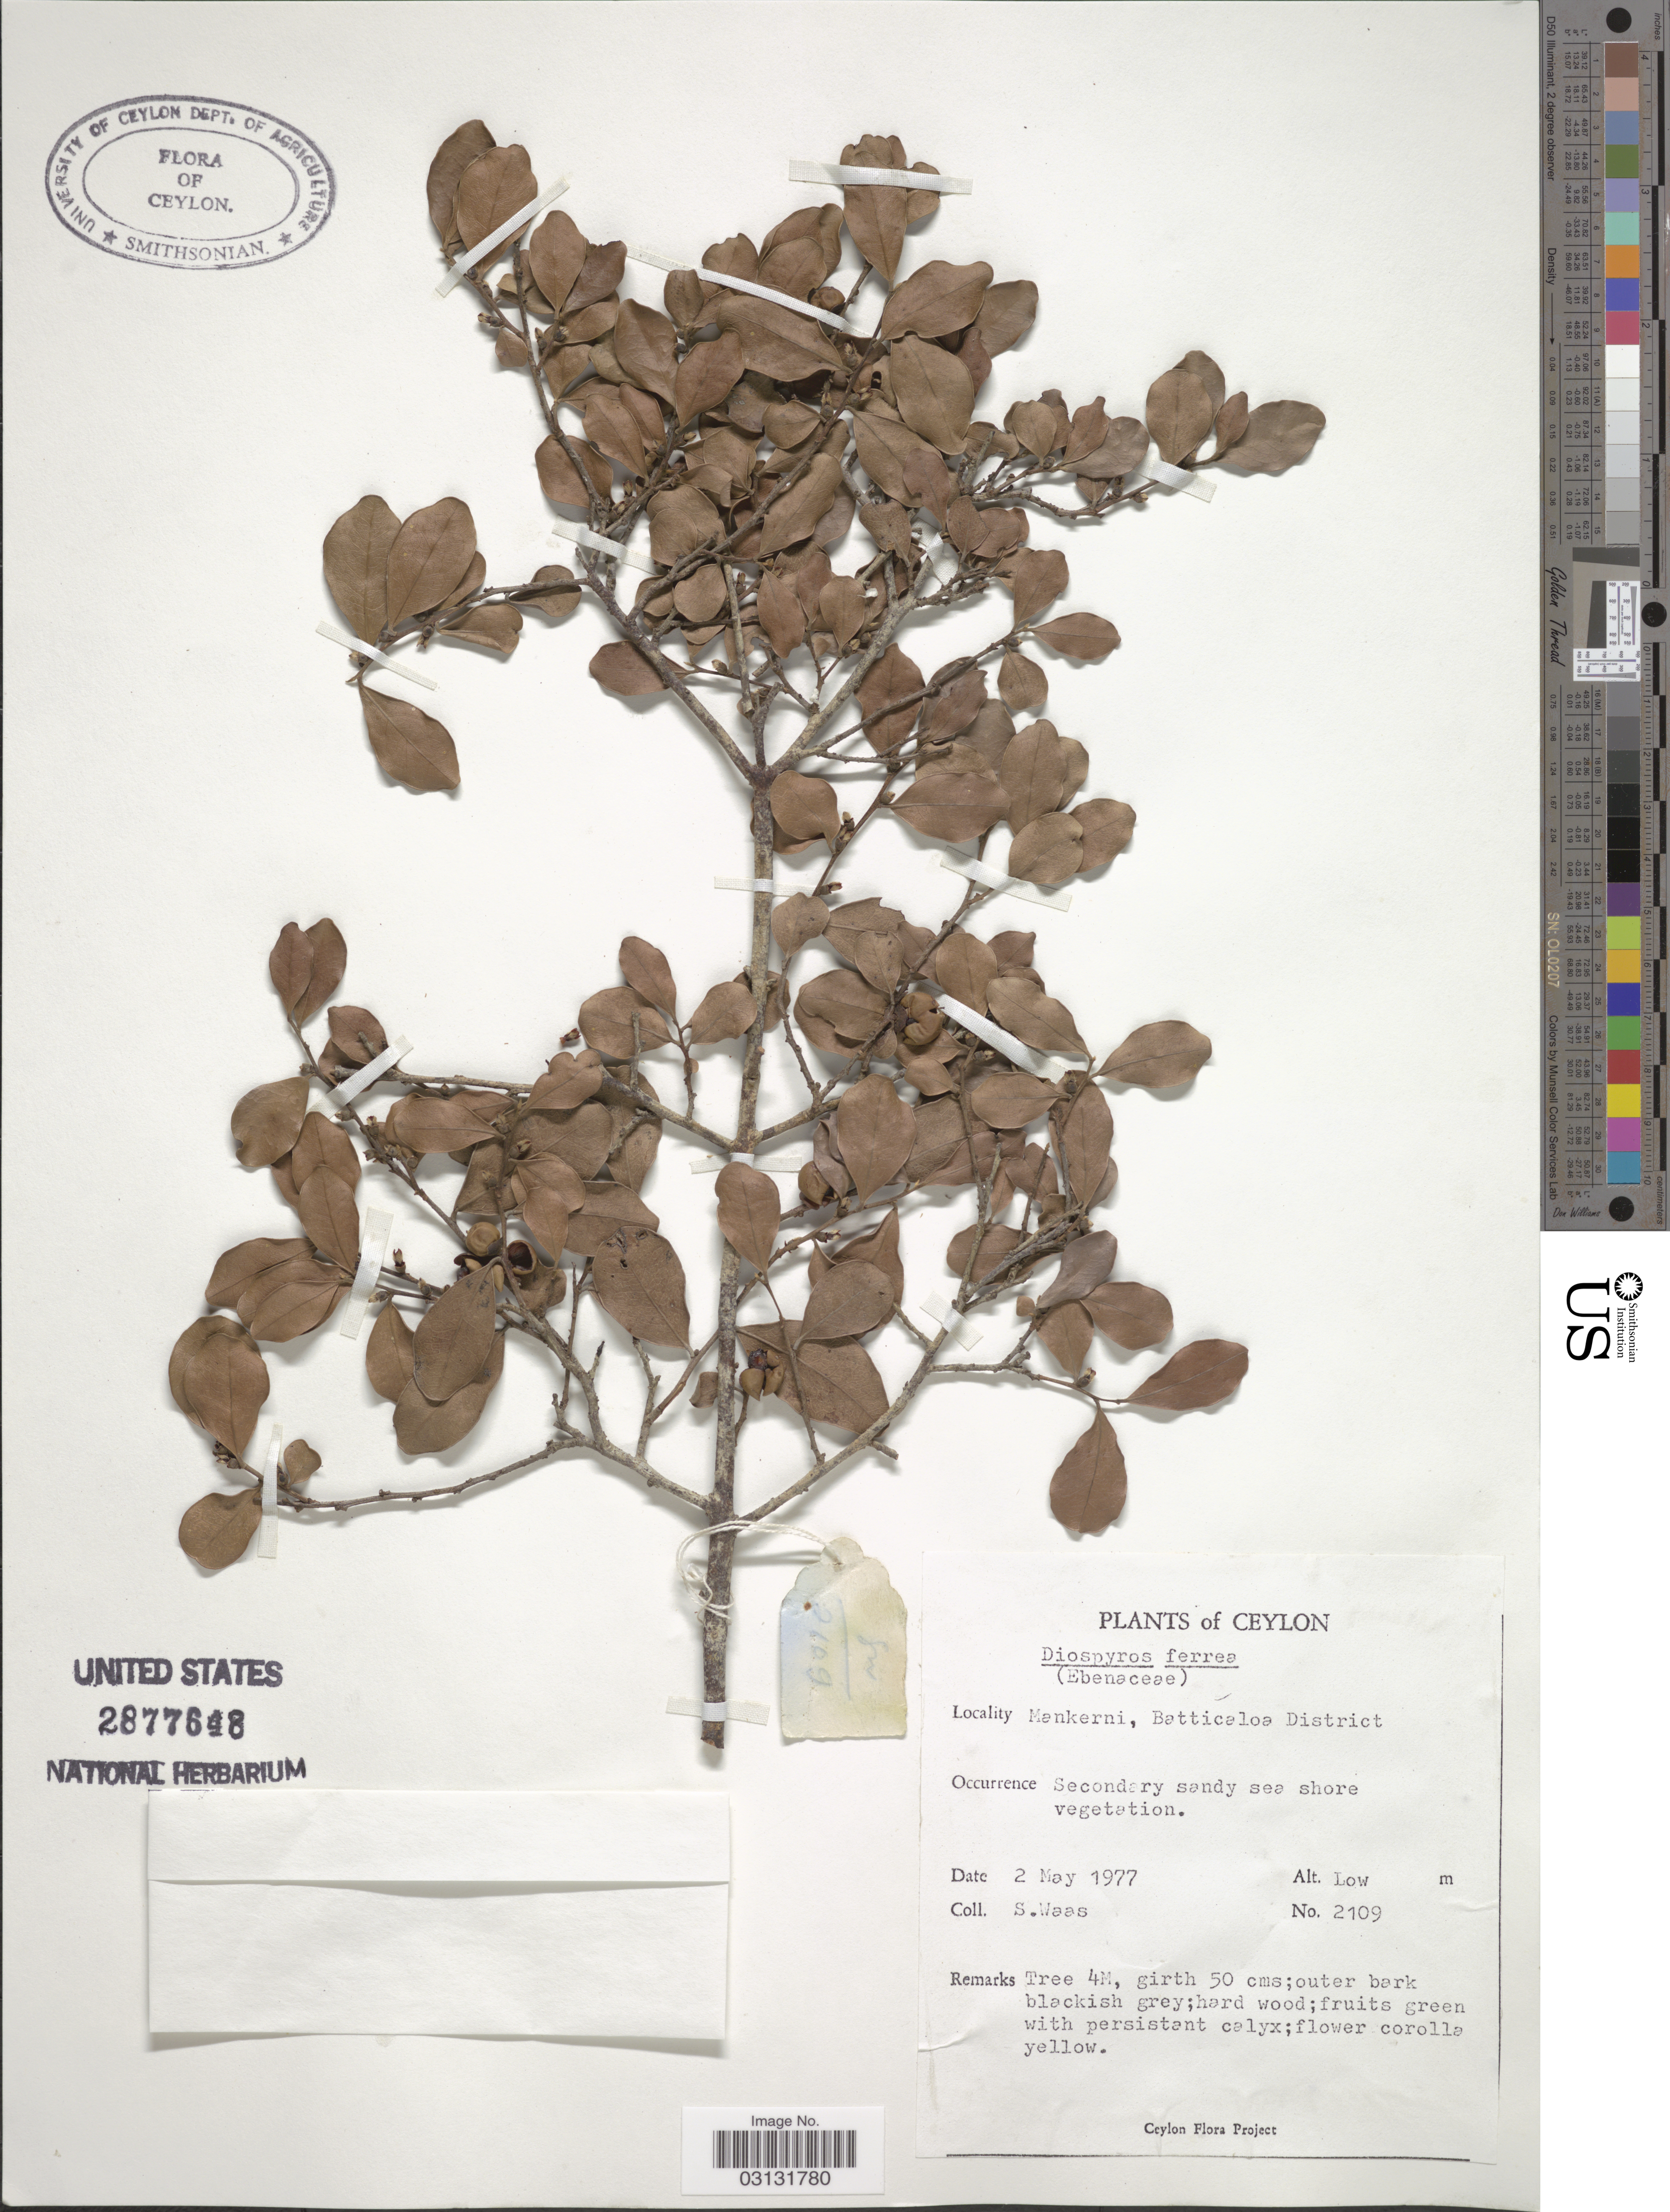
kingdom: Plantae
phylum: Tracheophyta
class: Magnoliopsida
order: Ericales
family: Ebenaceae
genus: Diospyros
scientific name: Diospyros ferrea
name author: (Willd.) Bakh.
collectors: S. Waas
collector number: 2109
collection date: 1977-05-02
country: Sri Lanka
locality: Ceylon. Mankerni, Batticaloa District.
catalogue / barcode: US 2877648